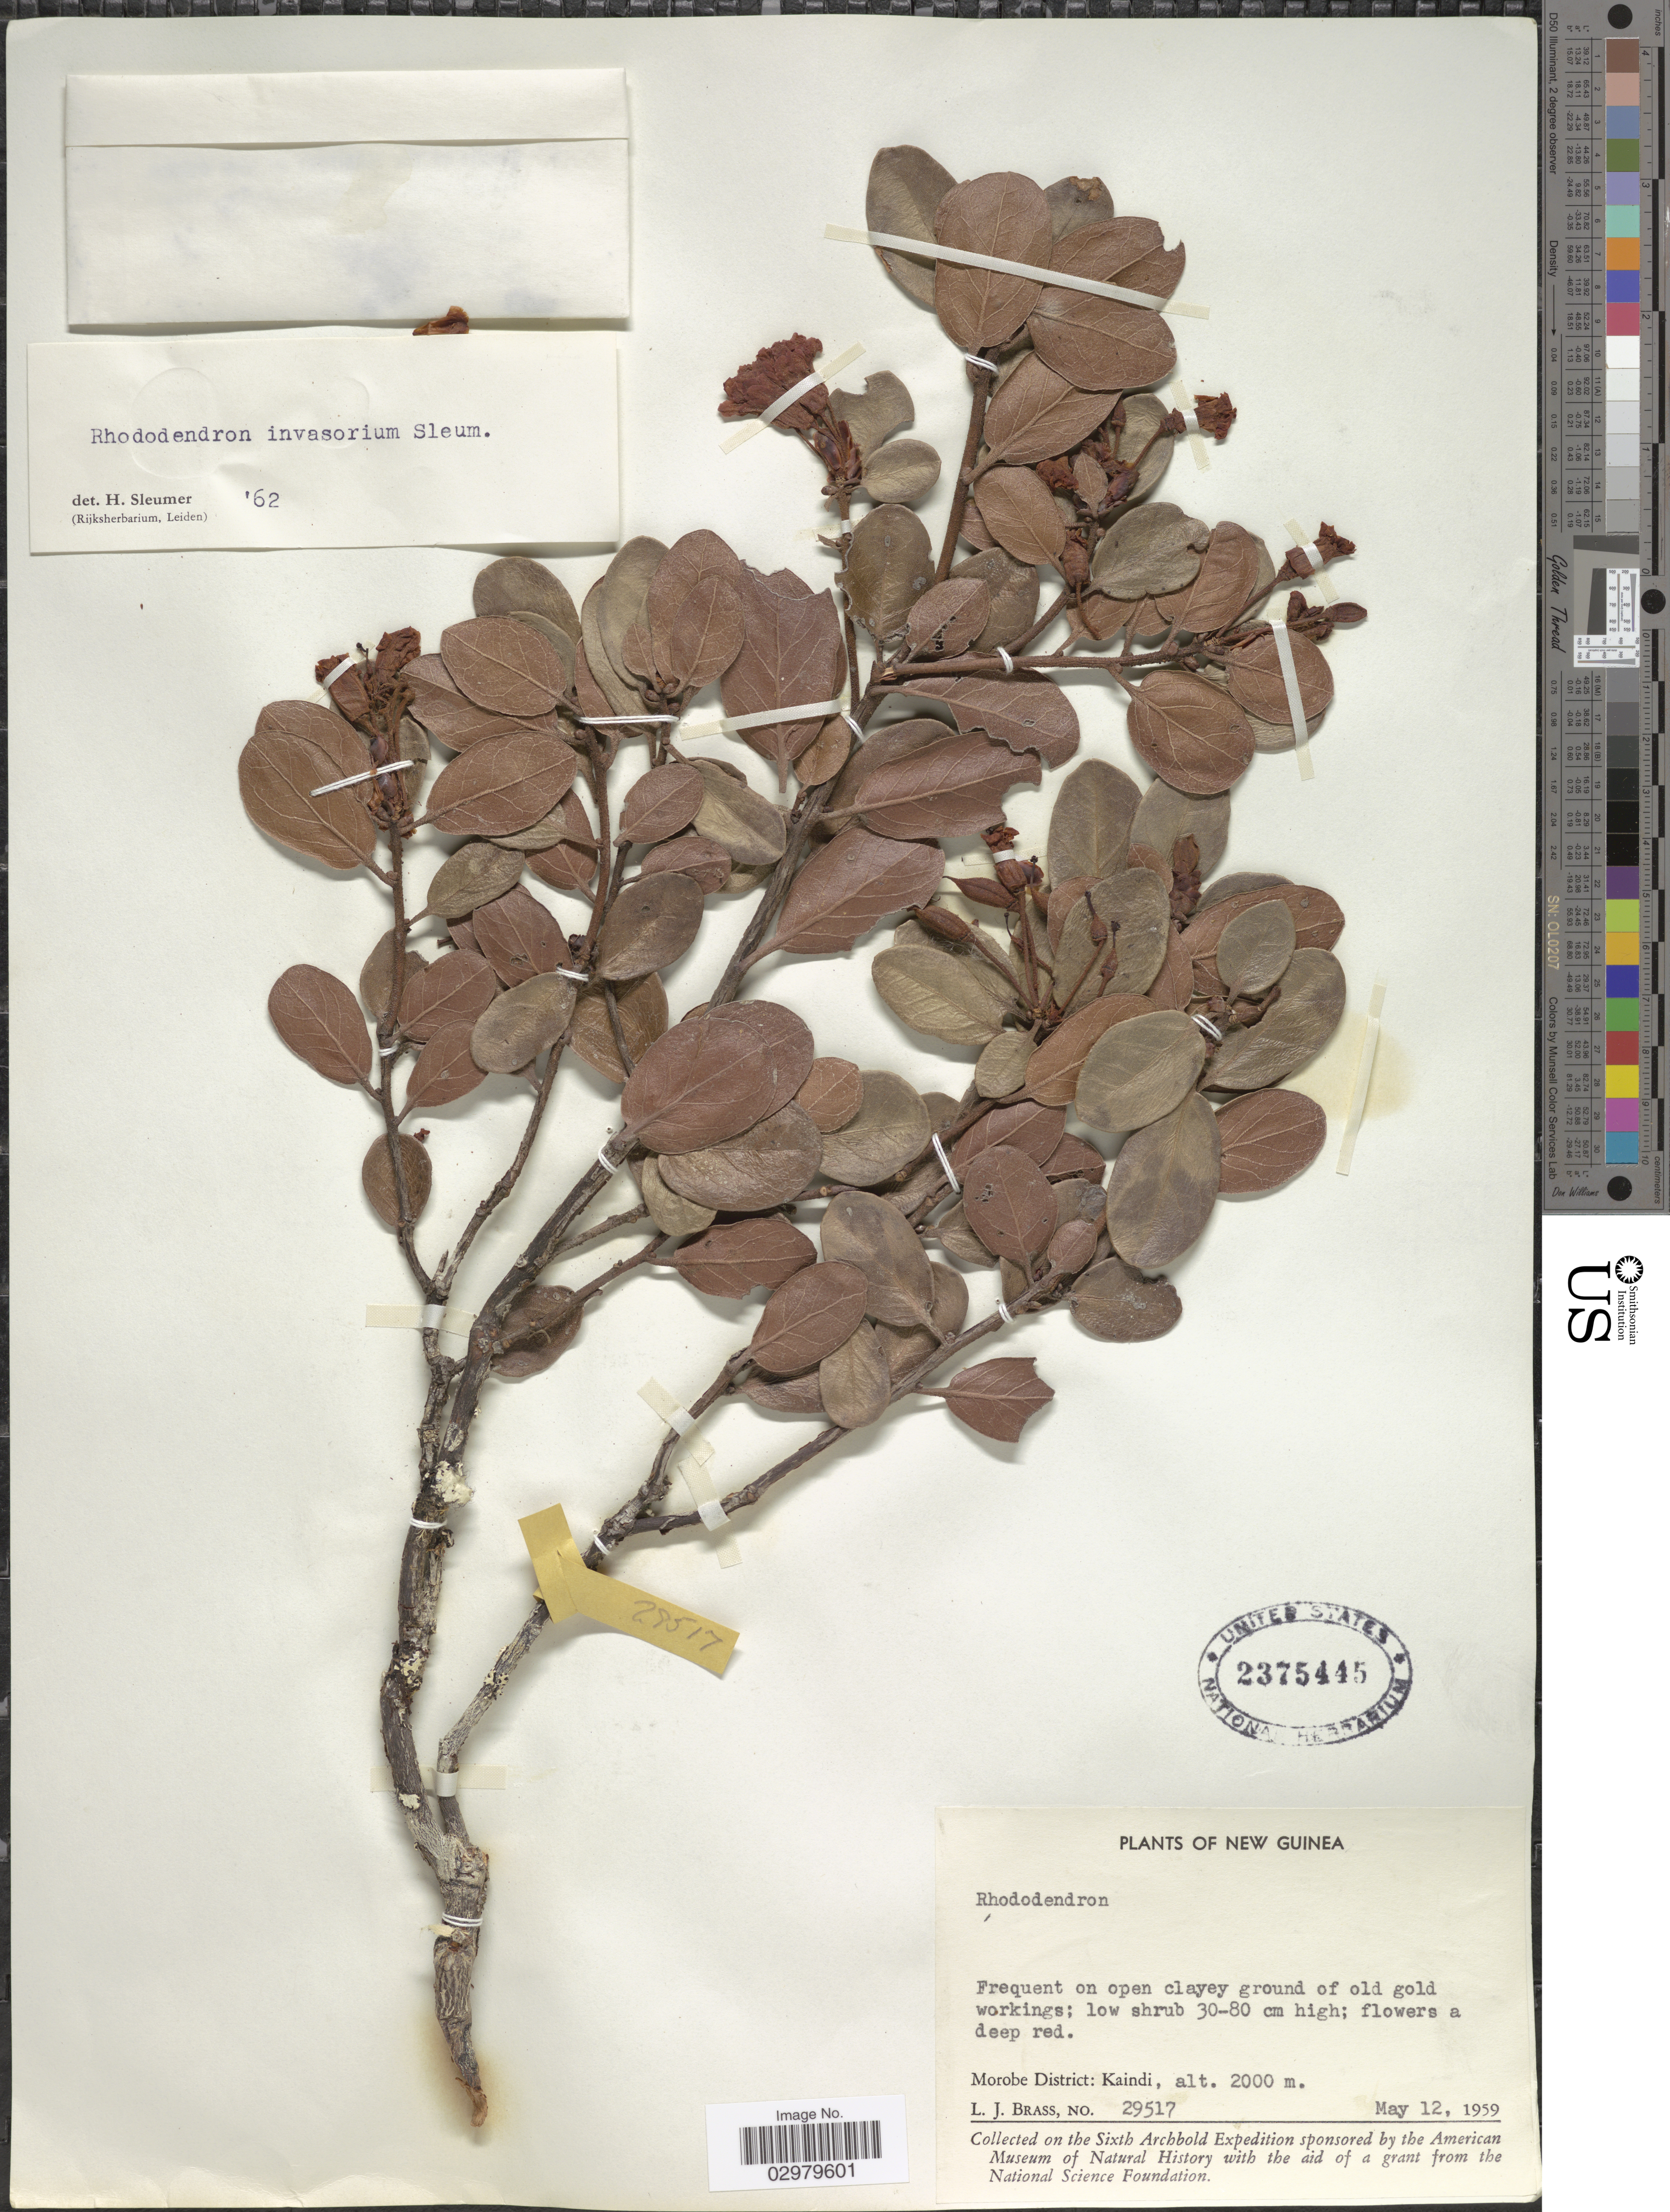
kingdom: Plantae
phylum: Tracheophyta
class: Magnoliopsida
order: Ericales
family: Ericaceae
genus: Rhododendron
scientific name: Rhododendron invasorium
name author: Sleumer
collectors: L. J. Brass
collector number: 29517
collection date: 1959-05-12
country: Papua New Guinea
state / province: Morobe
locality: New Guinea. Morobe District: Kaindi.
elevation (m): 2000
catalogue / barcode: US 2375445